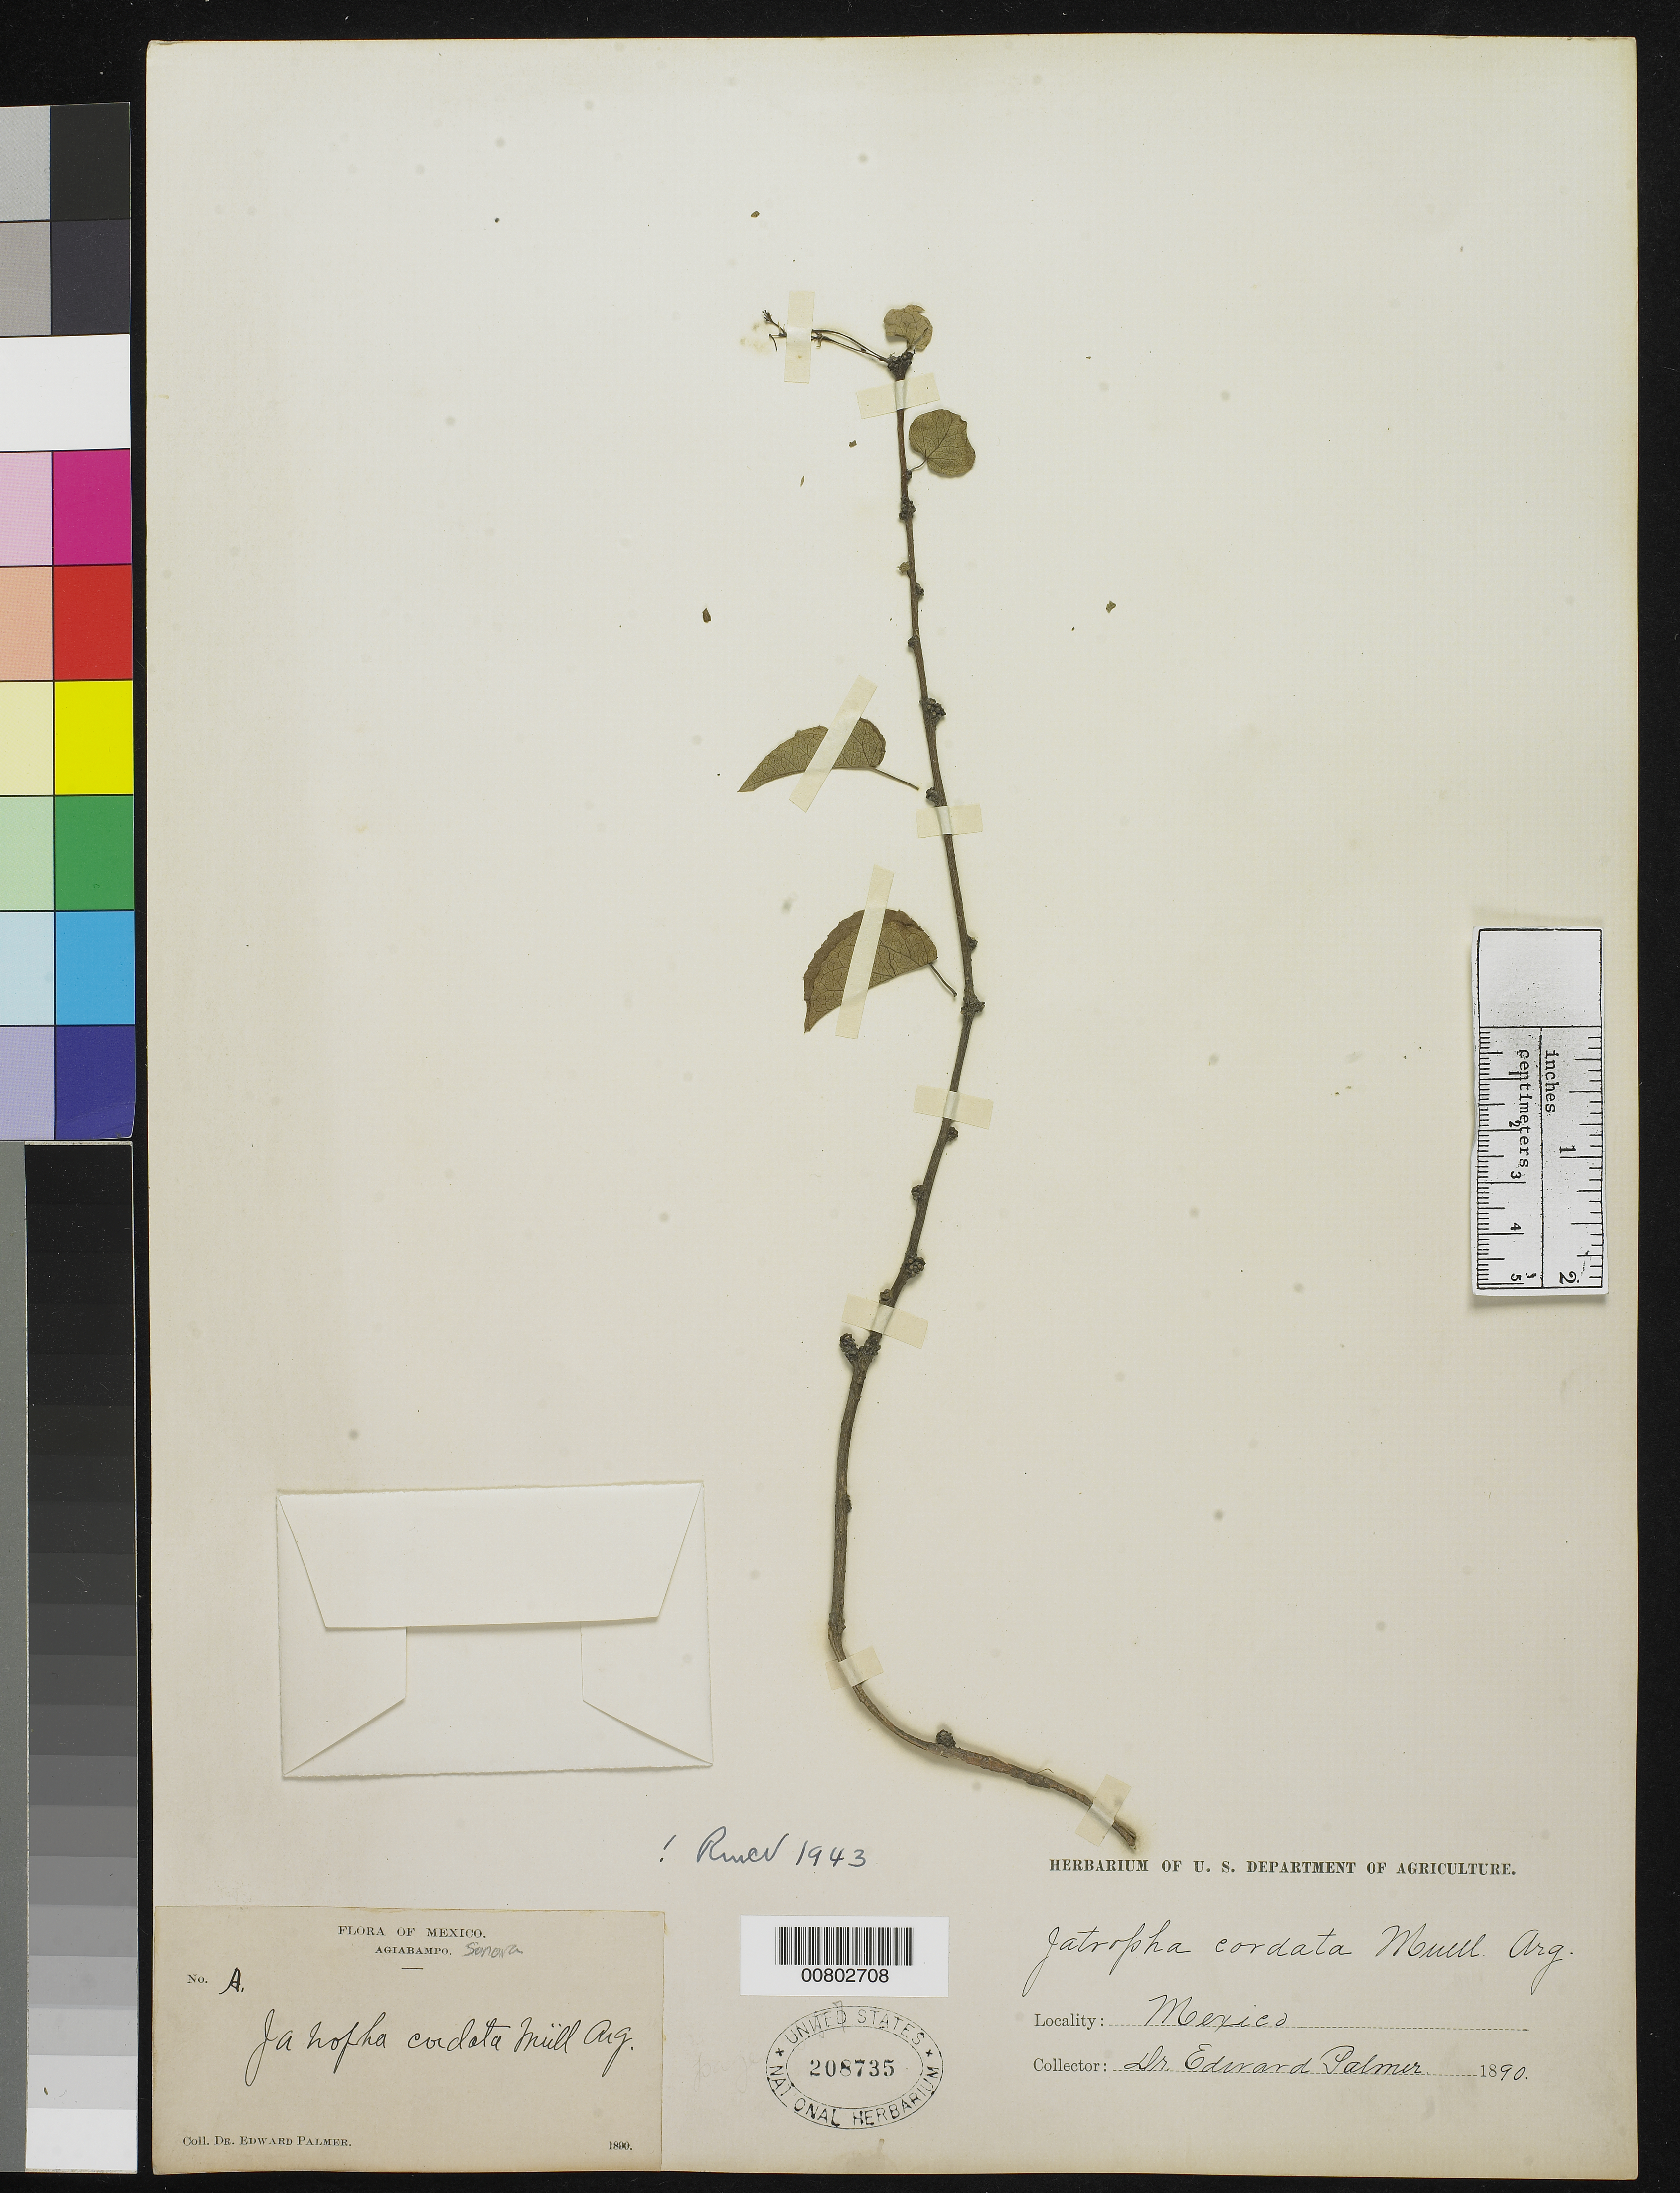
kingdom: Plantae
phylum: Tracheophyta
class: Magnoliopsida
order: Malpighiales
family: Euphorbiaceae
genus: Jatropha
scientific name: Jatropha cordata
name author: (Ortega) Müll. Arg.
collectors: E. Palmer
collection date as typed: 1890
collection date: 1890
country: Mexico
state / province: Sonora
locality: A. Agiabampo, Sonora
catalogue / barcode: US 208735